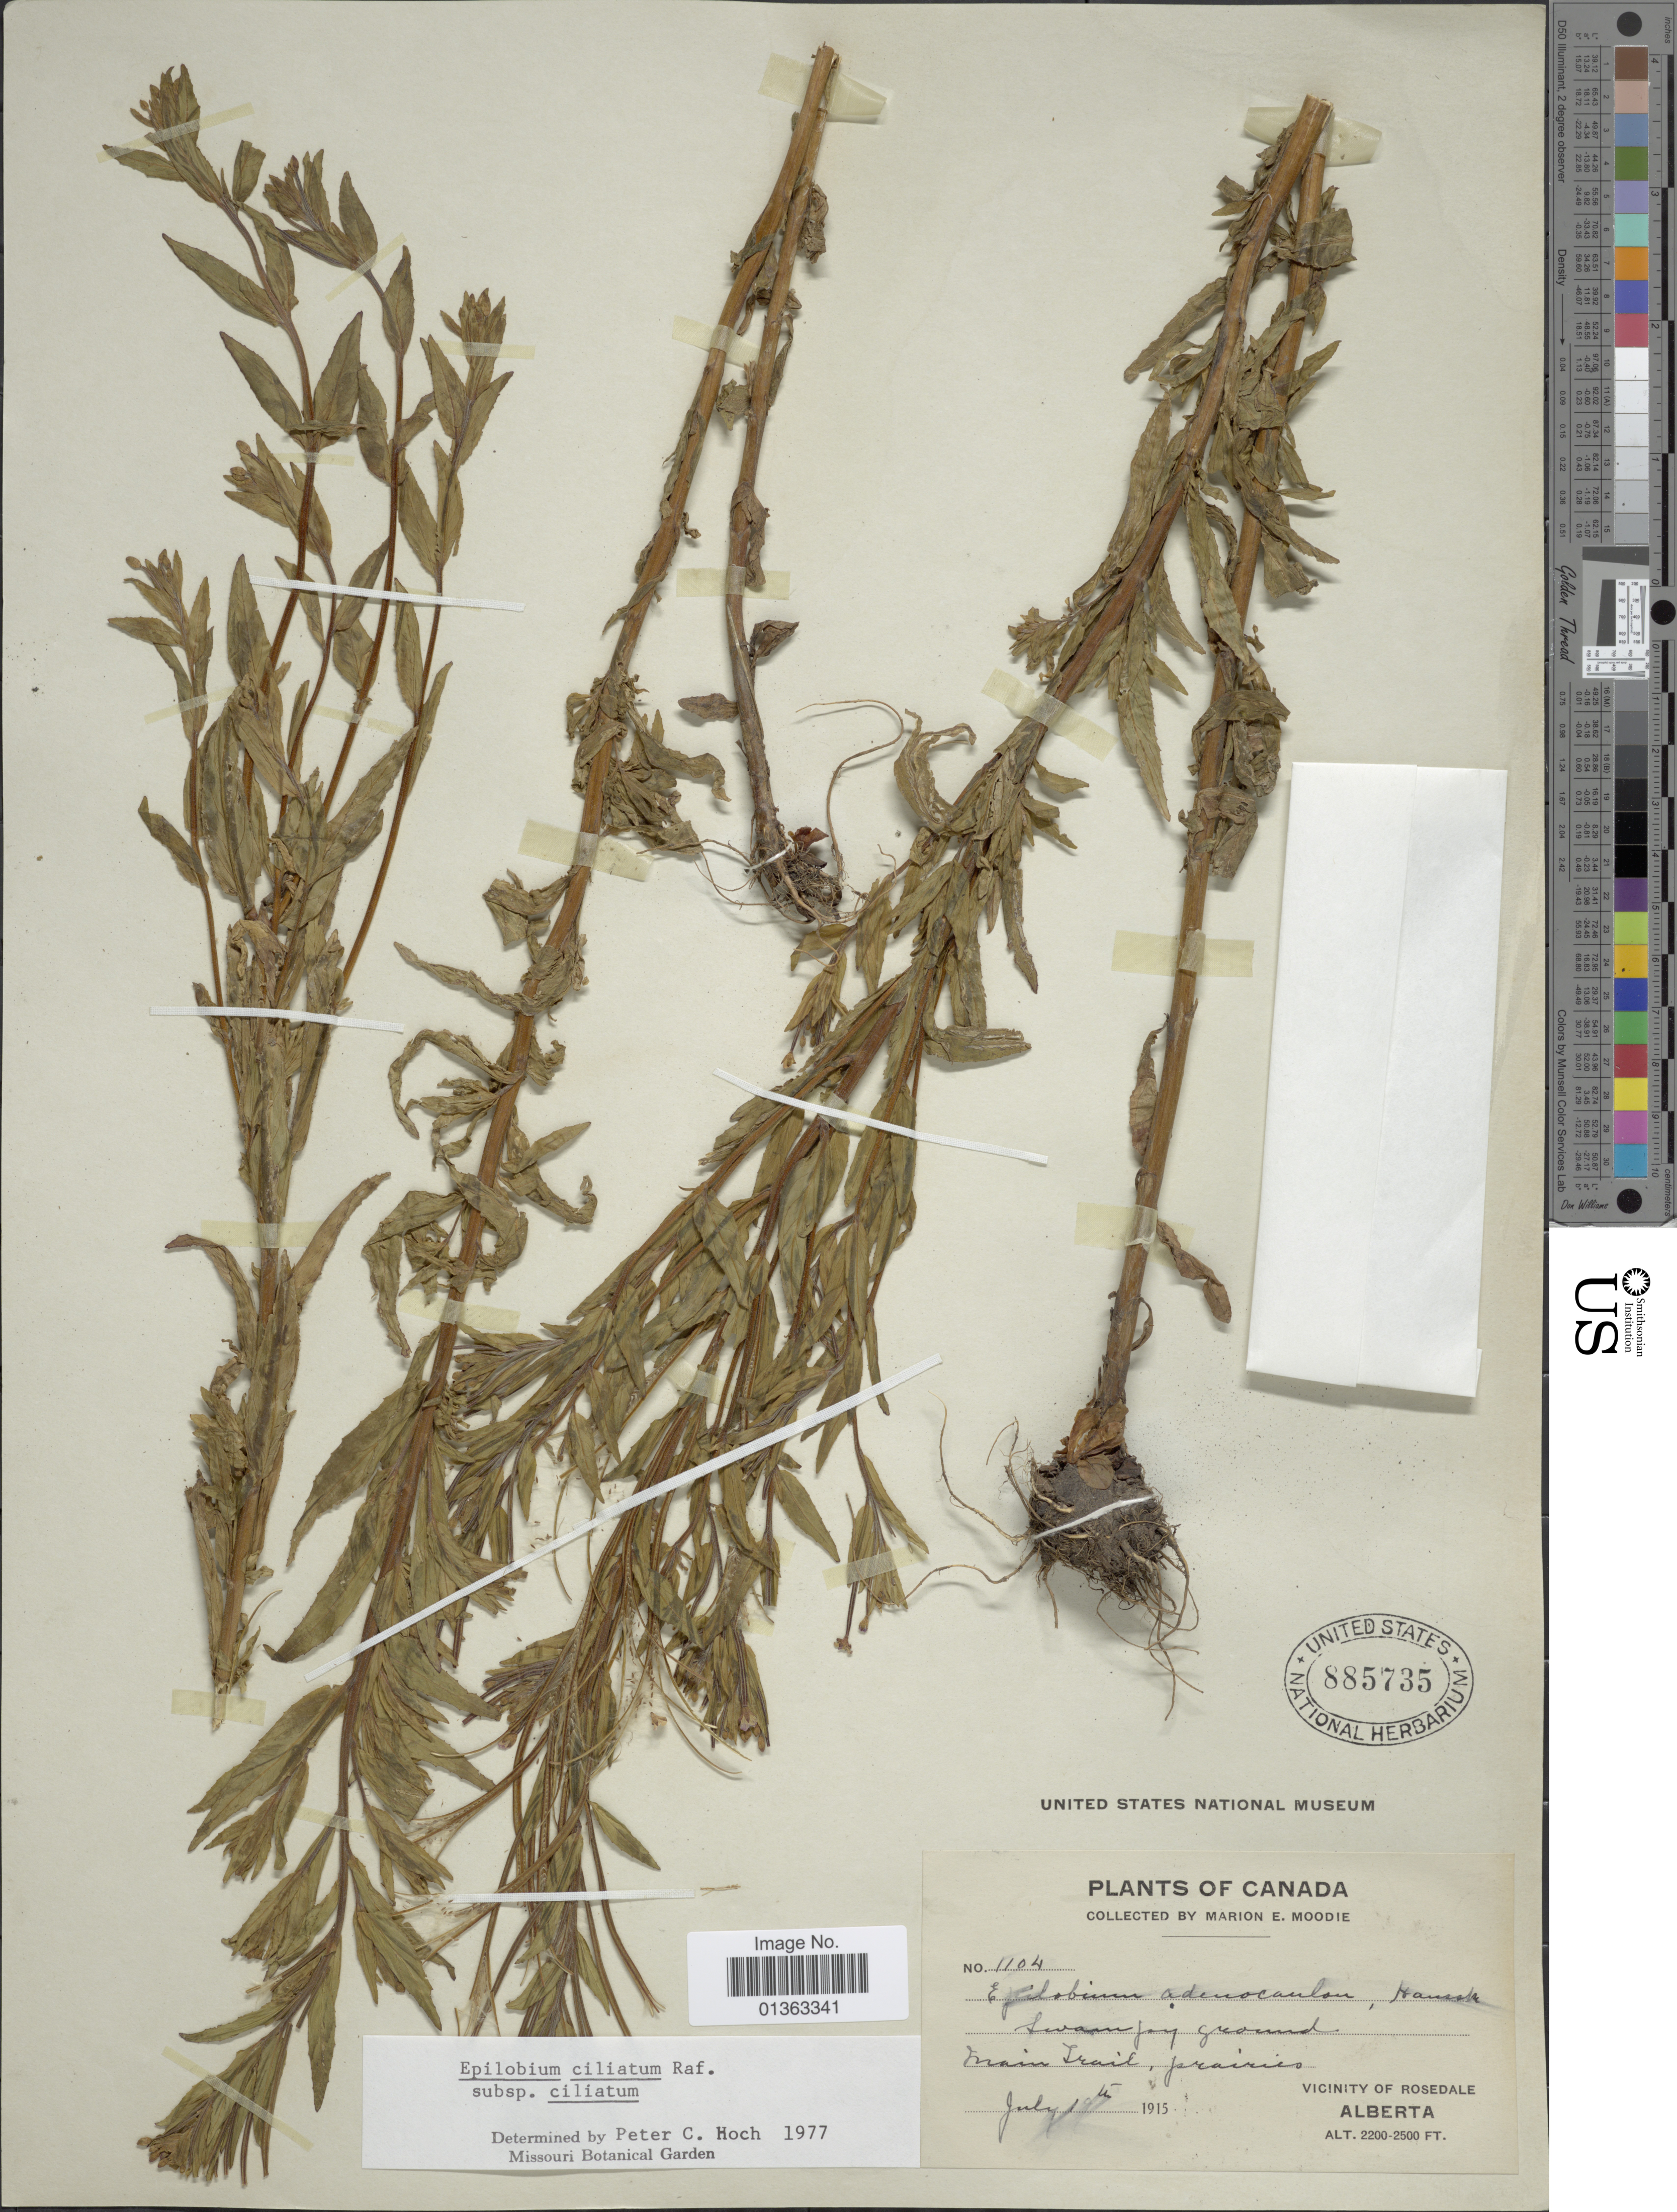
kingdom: Plantae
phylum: Tracheophyta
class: Magnoliopsida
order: Myrtales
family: Onagraceae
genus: Epilobium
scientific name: Epilobium ciliatum subsp. ciliatum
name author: Raf.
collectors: M. E. Moodie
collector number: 1104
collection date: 1915-07-19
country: Canada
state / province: Alberta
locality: Vicinity of Rosedale.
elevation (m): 671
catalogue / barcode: US 885735